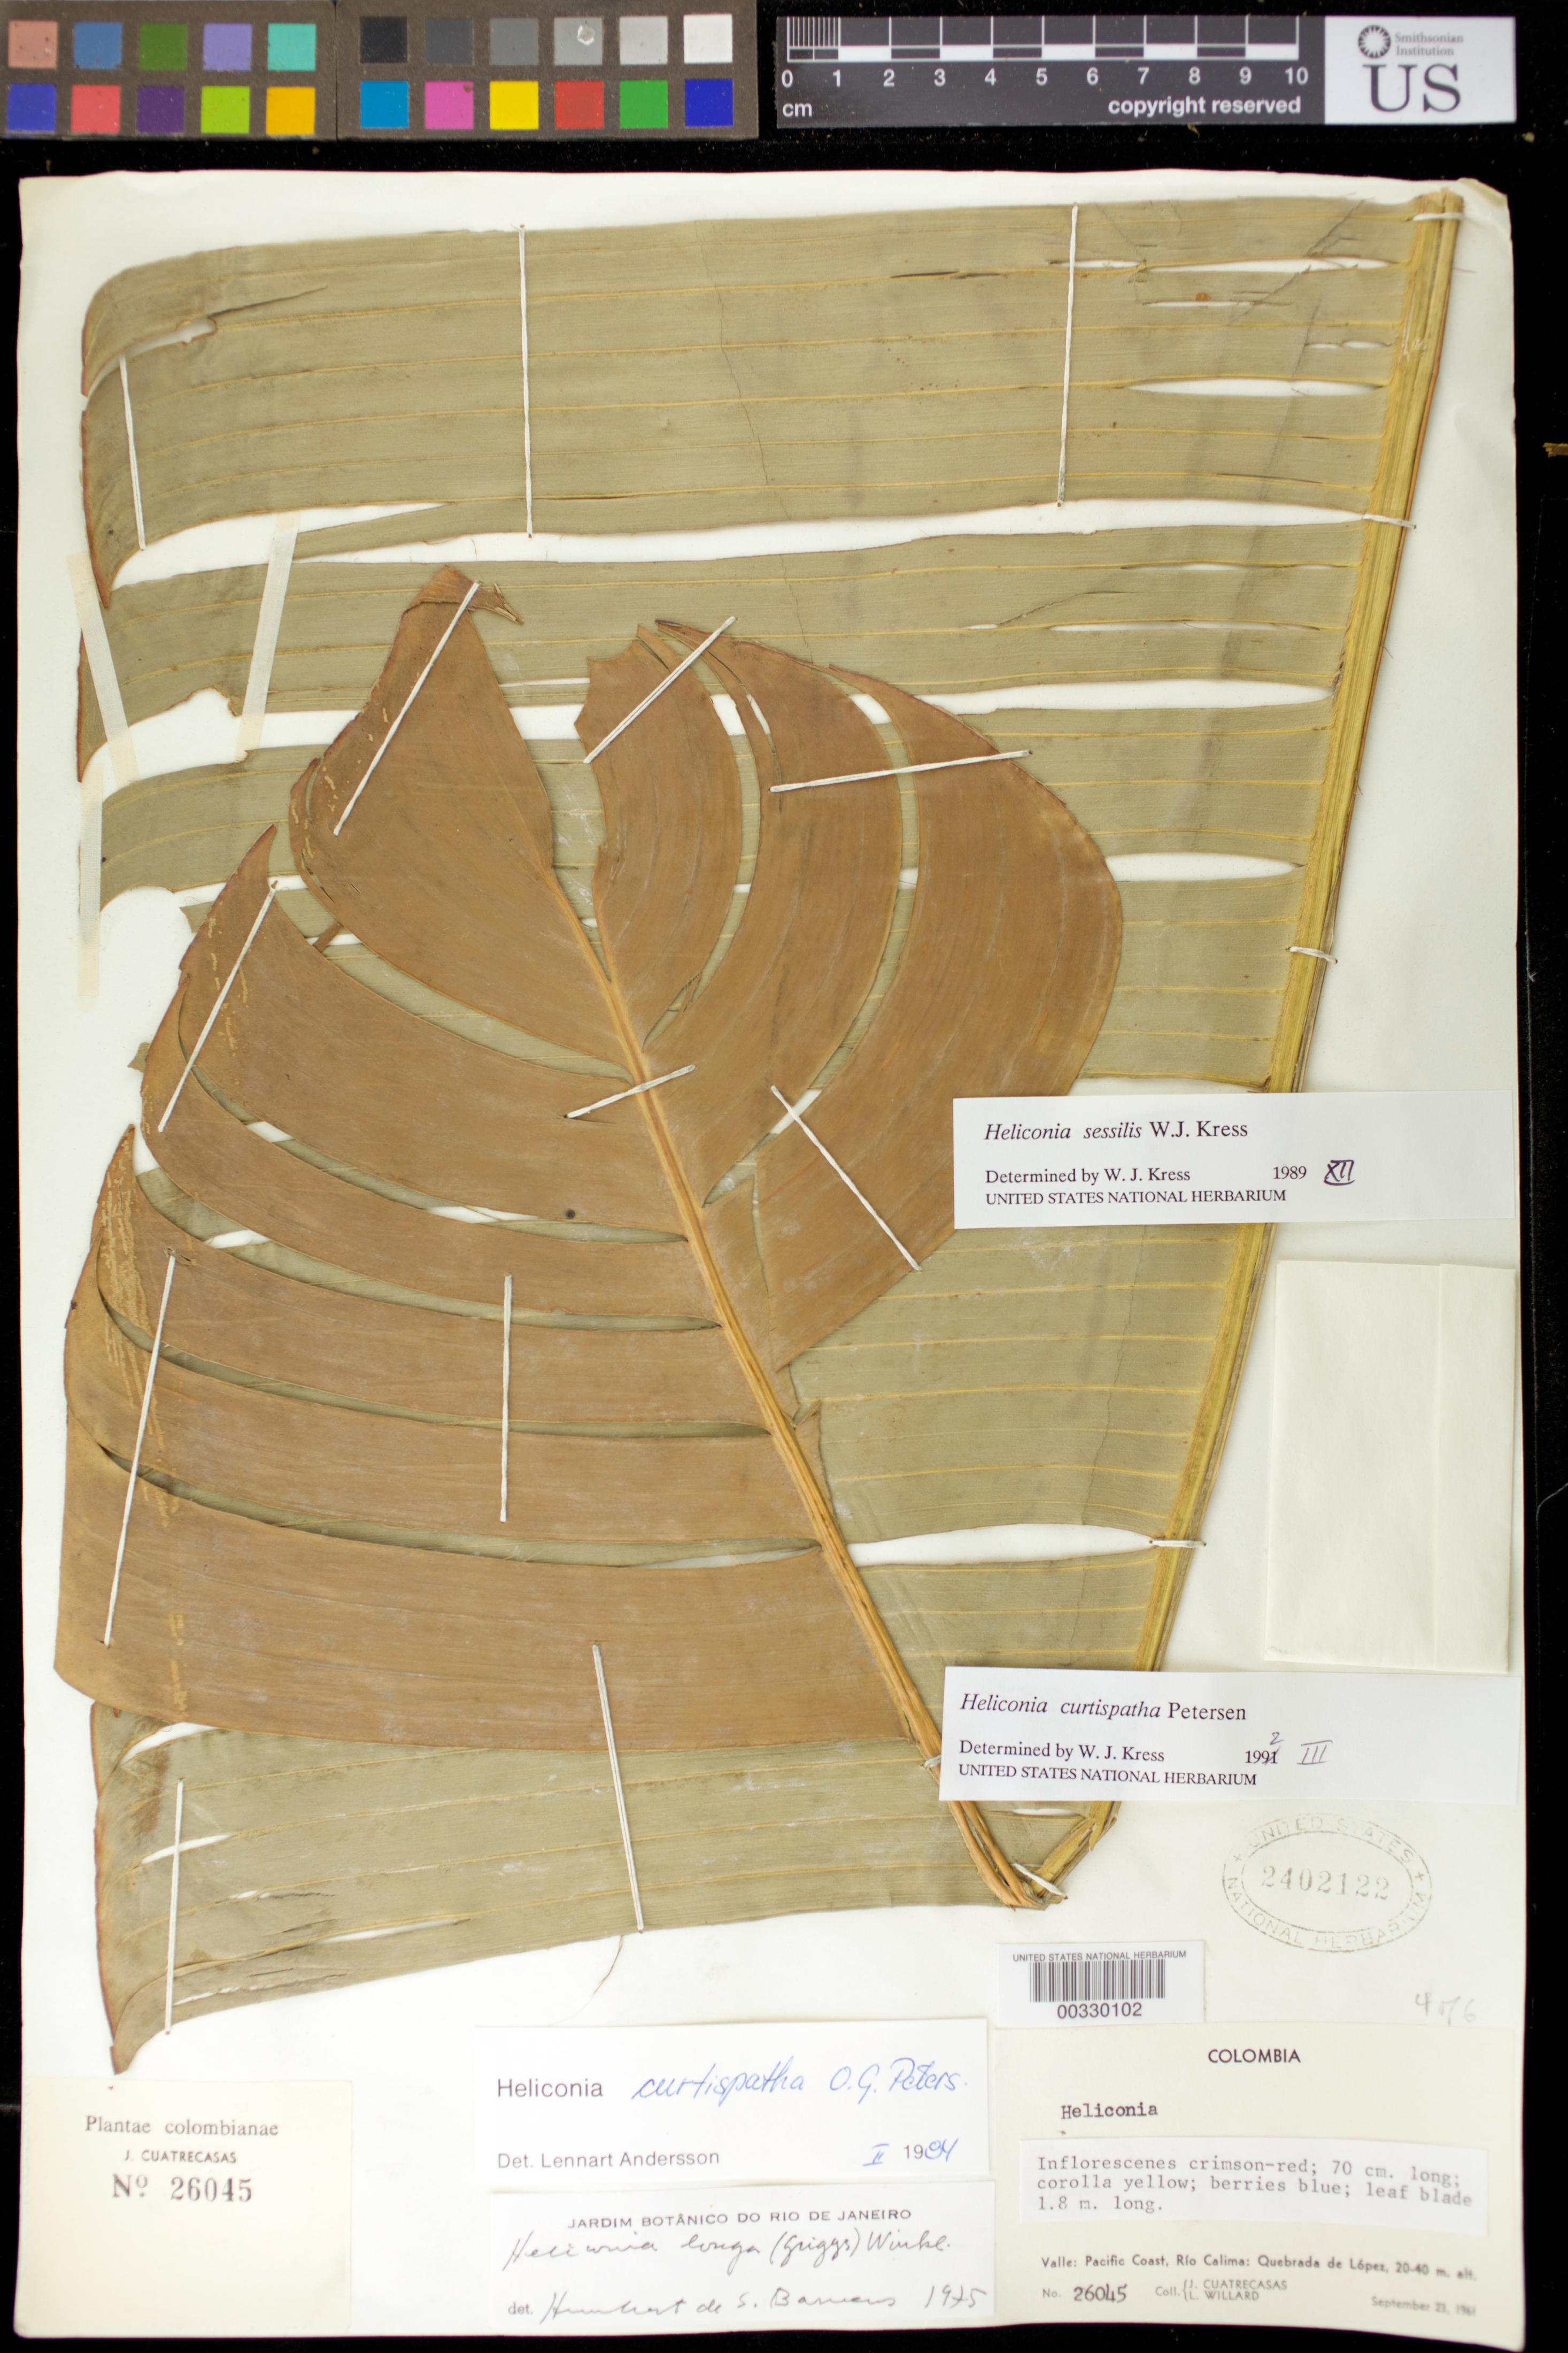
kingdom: Plantae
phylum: Tracheophyta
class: Liliopsida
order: Zingiberales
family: Heliconiaceae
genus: Heliconia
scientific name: Heliconia curtispatha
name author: Petersen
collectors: J. Cuatrecasas & L. Willard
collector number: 26045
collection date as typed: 23 Sep 1961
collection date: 1961-09-23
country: Colombia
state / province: Valle del Cauca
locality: Pacific Coast, Rio Calima, Quebrada de Lopez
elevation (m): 20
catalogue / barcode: US 2402122